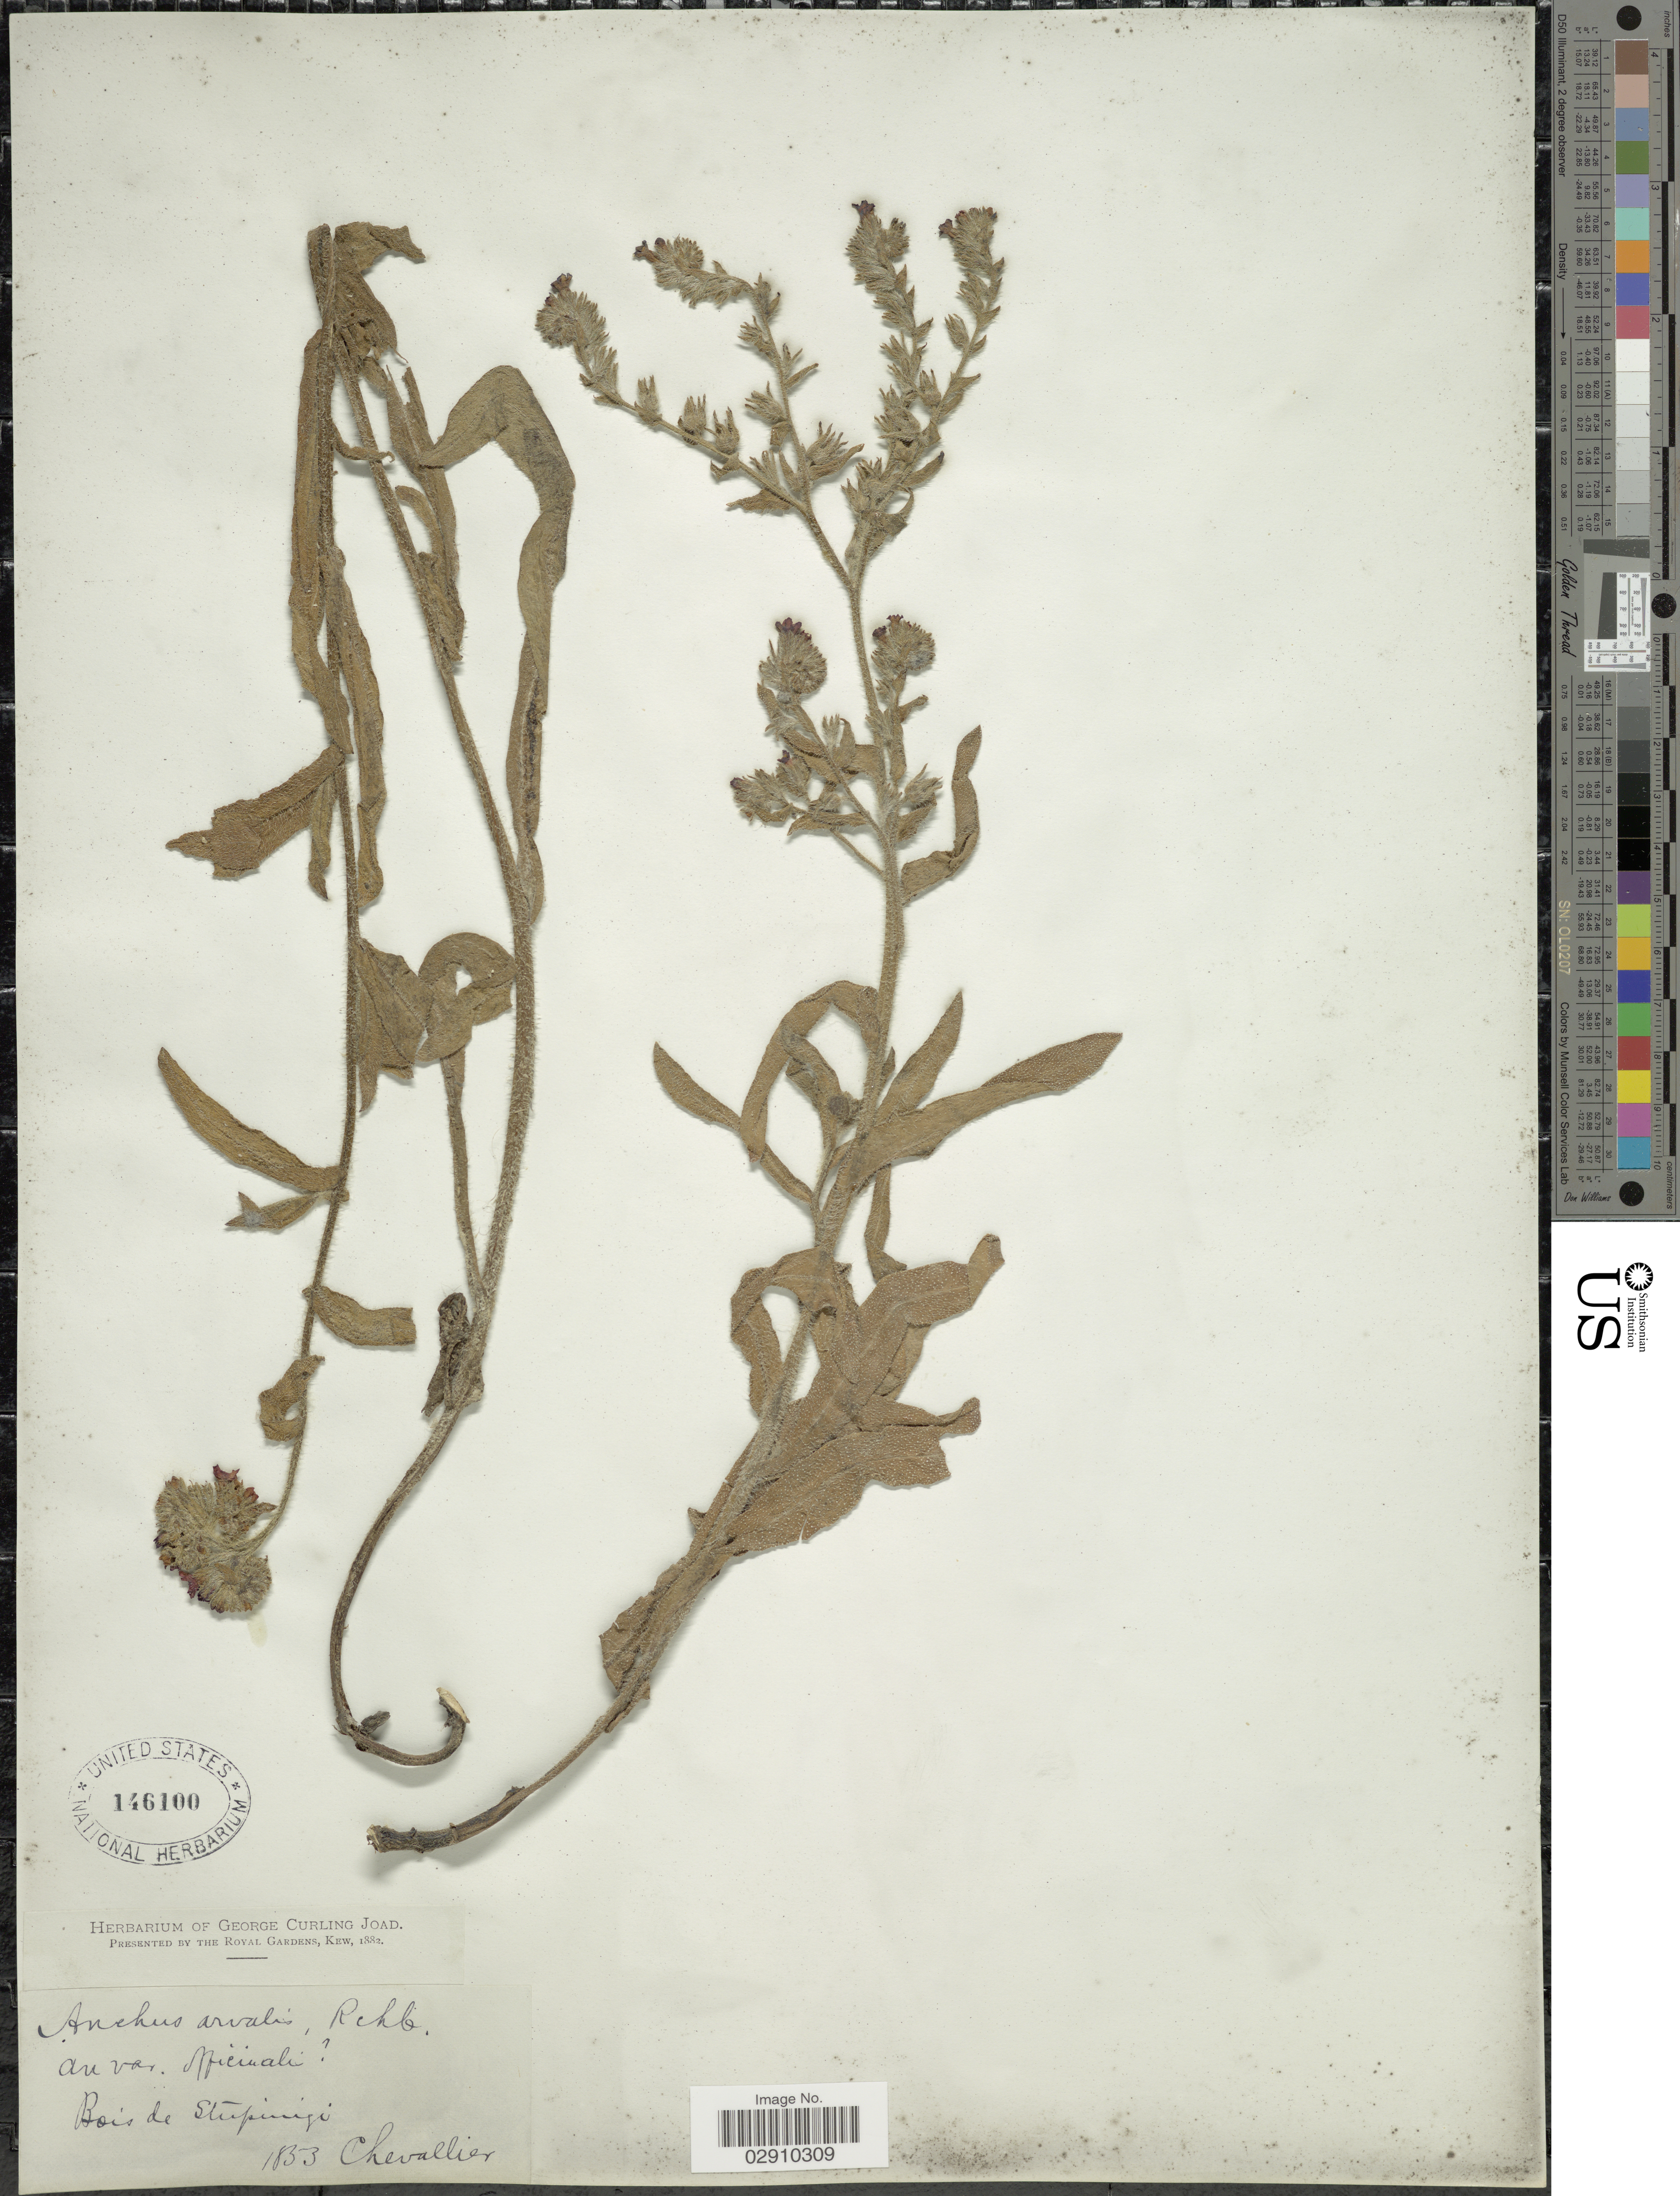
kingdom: Plantae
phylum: Tracheophyta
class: Magnoliopsida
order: Boraginales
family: Boraginaceae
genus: Anchusa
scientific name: Anchusa officinalis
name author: L.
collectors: Chevallier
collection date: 1853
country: Italy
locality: Bois de Stupinigi.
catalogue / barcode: US 146100